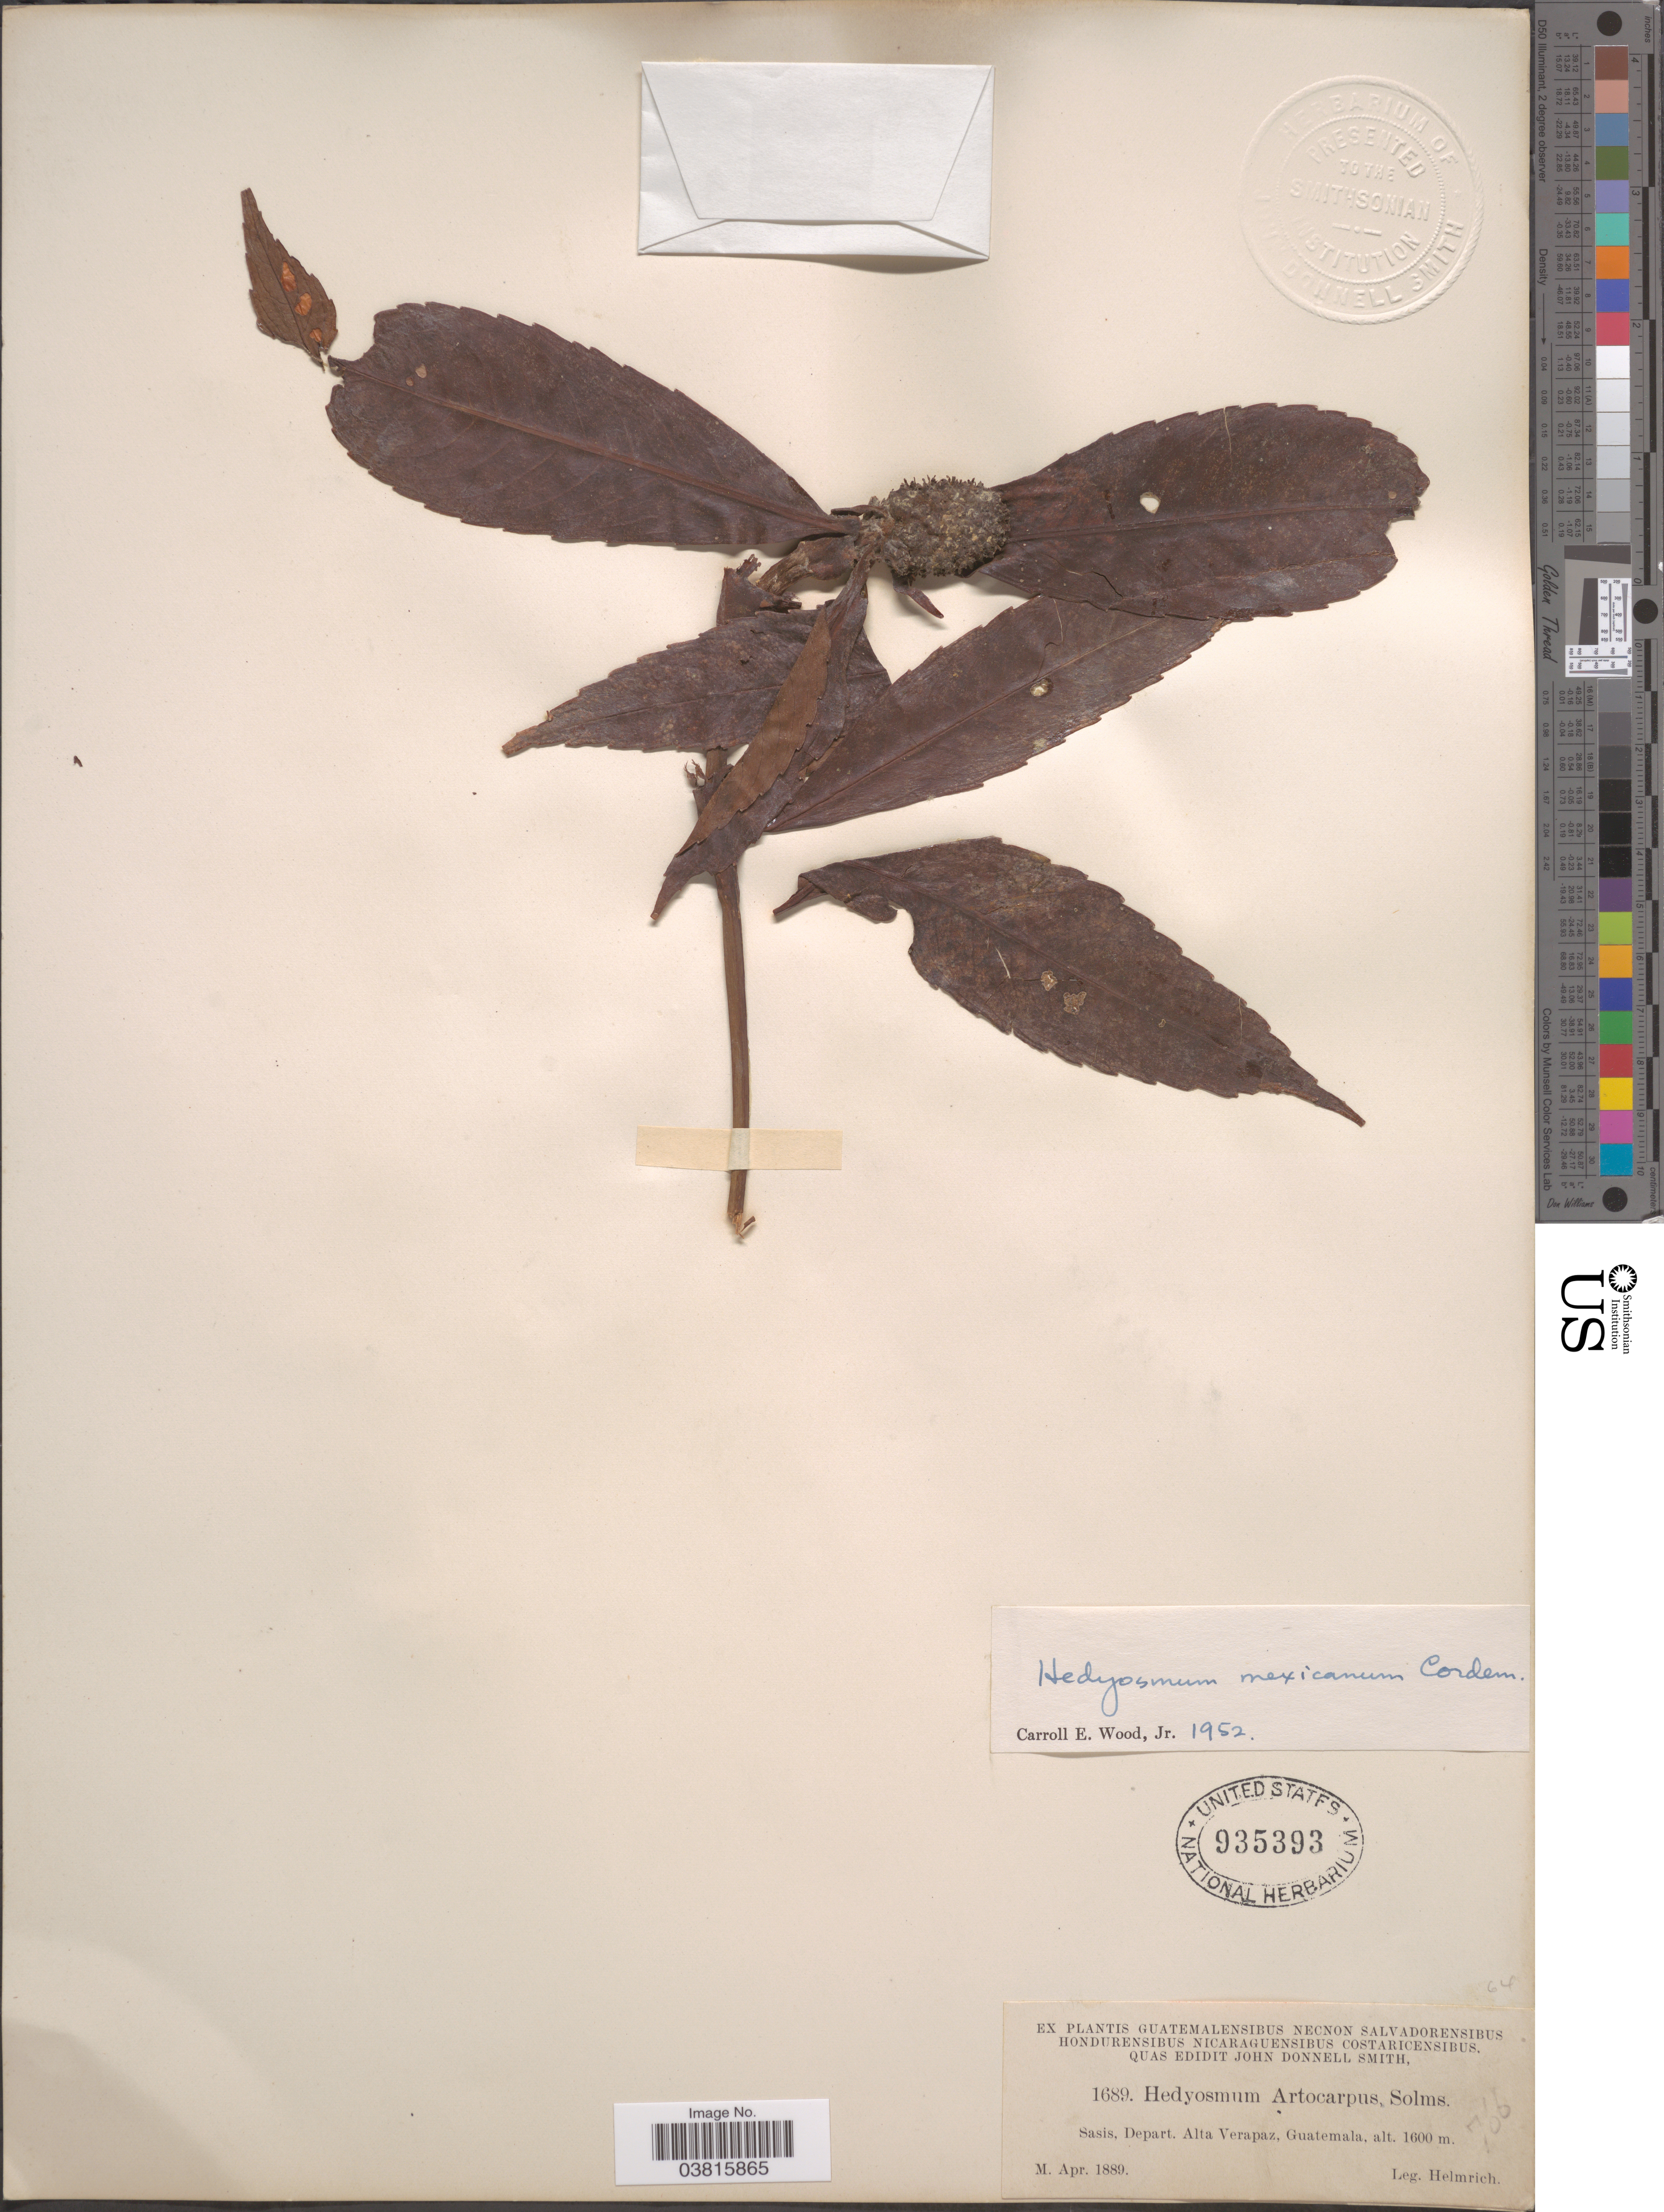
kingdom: Plantae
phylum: Tracheophyta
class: Magnoliopsida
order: Chloranthales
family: Chloranthaceae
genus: Hedyosmum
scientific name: Hedyosmum artocarpus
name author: Solms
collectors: H. Helmrich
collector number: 1689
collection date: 1889-04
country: Guatemala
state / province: Alta Verapaz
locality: Sasis, Depart. Alta Verapaz.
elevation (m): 1600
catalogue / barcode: US 935393